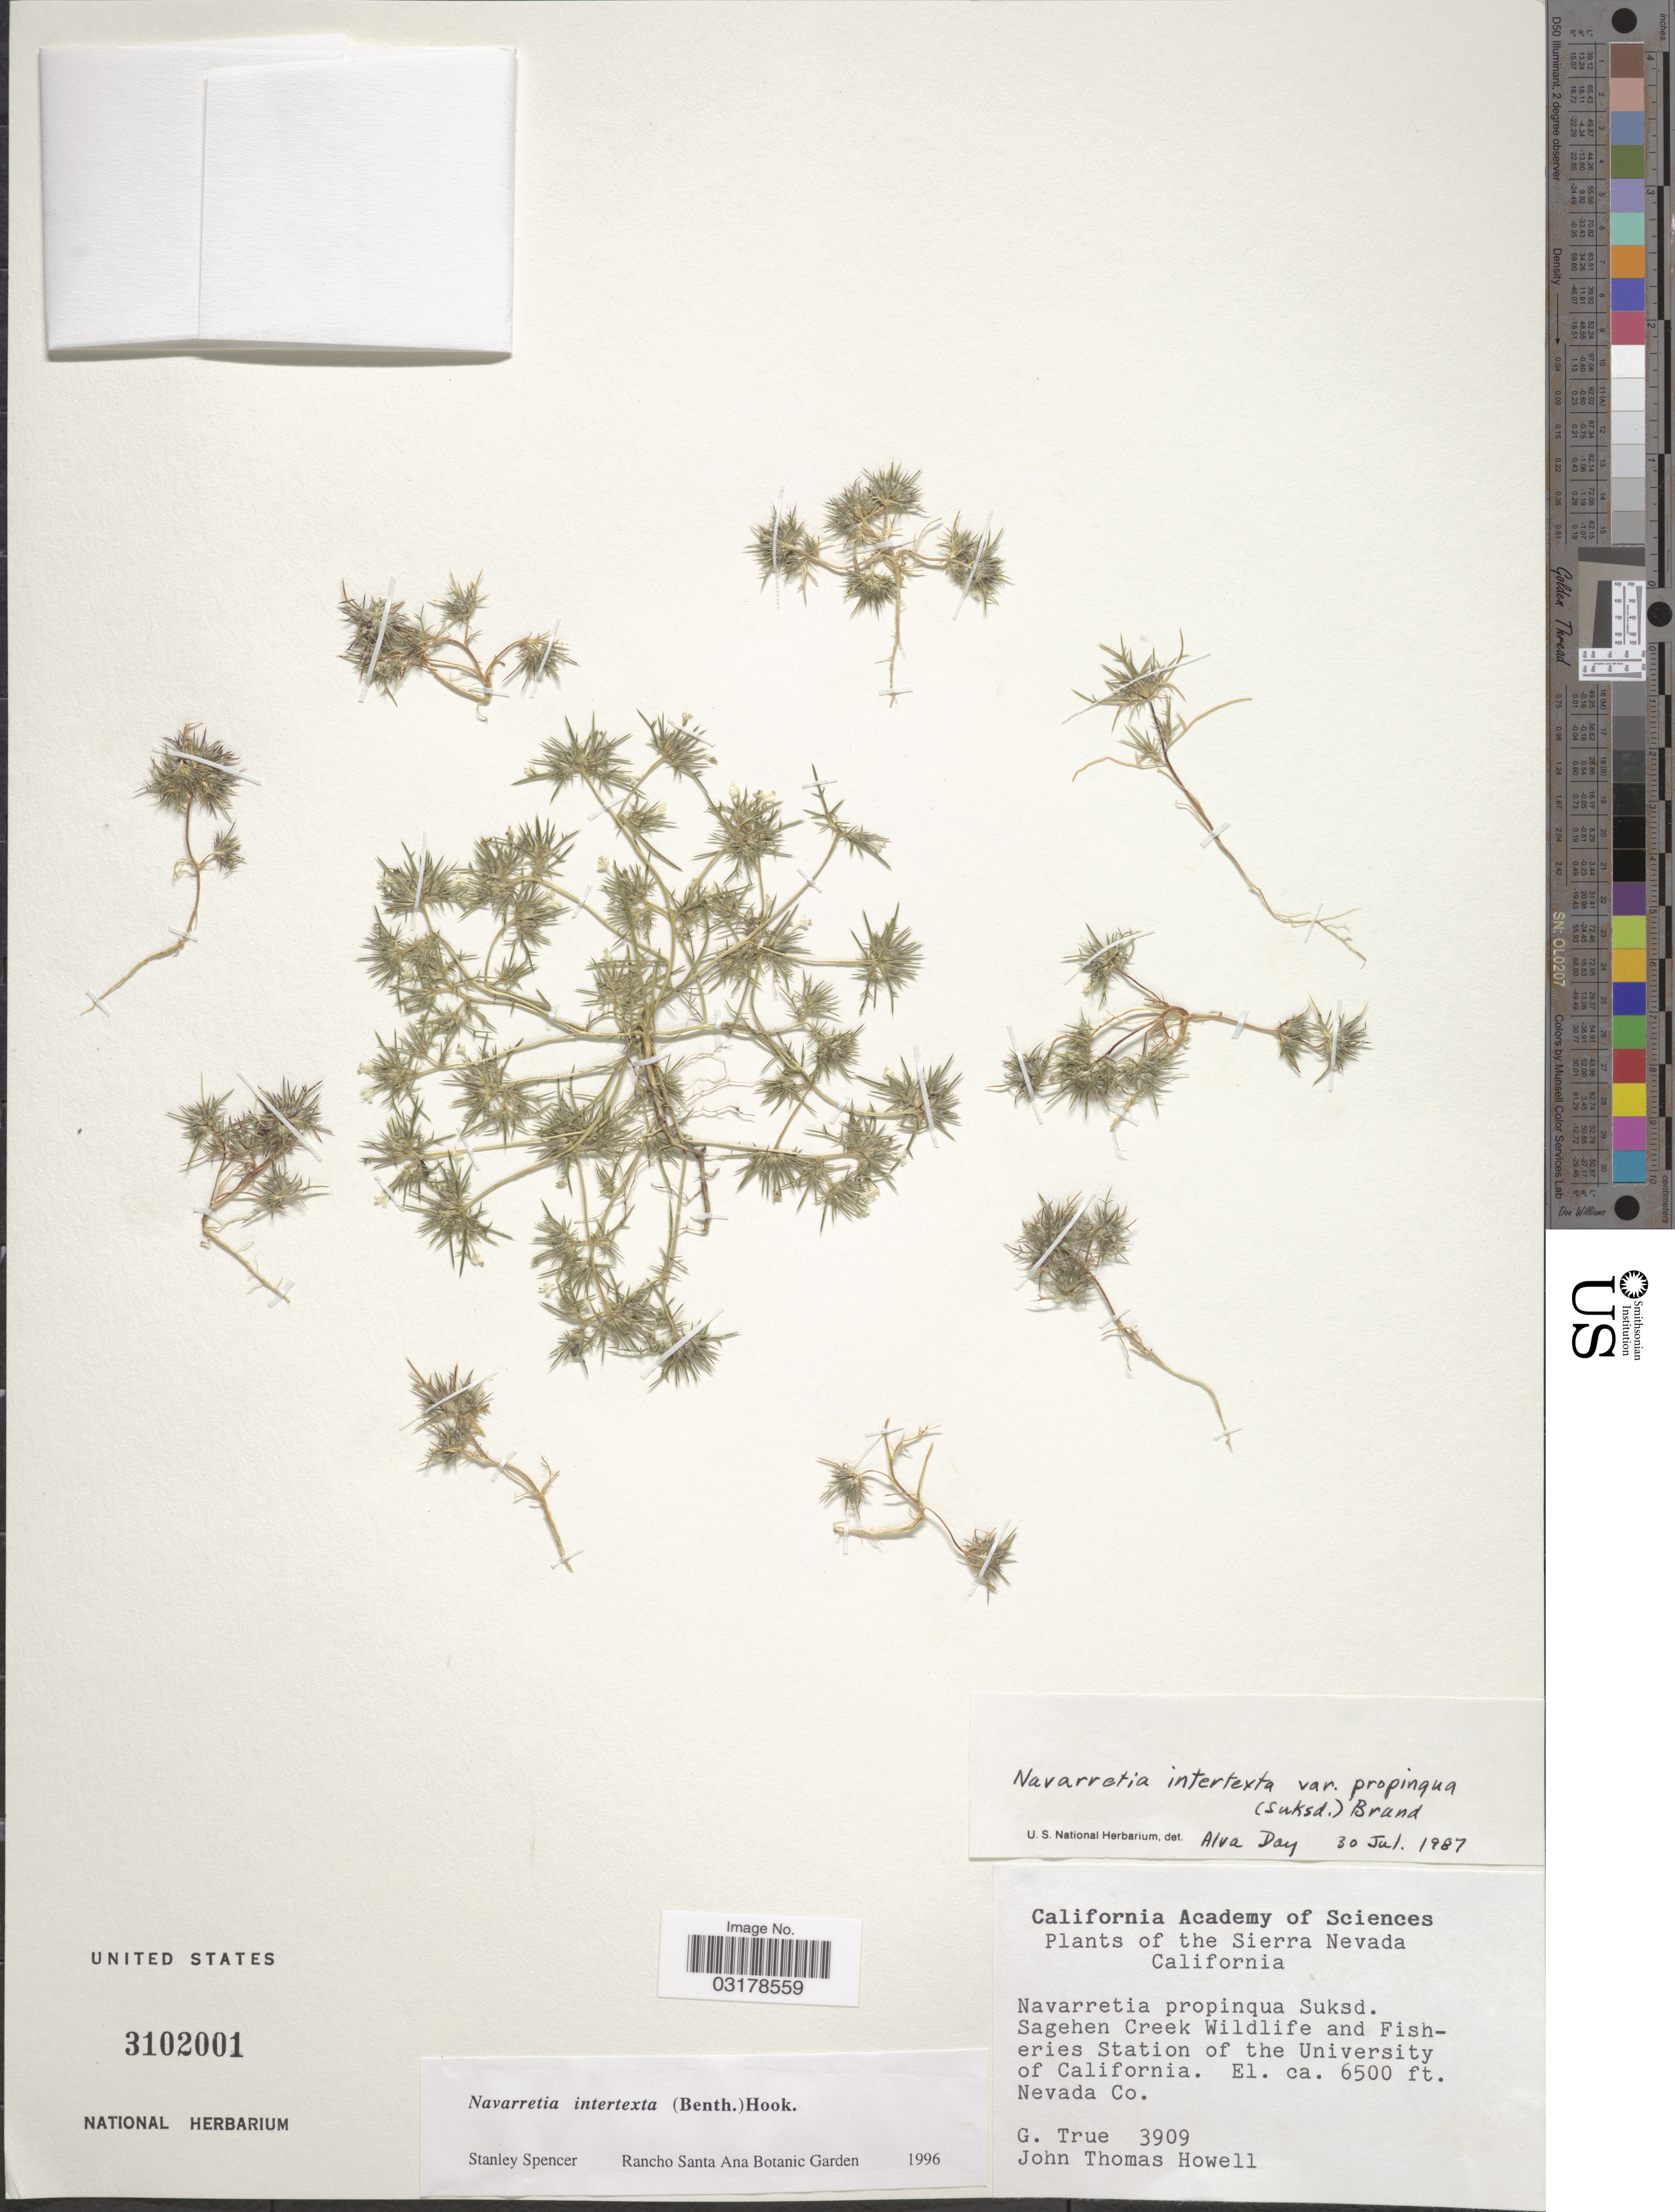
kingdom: Plantae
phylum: Tracheophyta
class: Magnoliopsida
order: Ericales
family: Polemoniaceae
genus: Navarretia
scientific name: Navarretia intertexta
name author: (Benth.) Hook.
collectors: G. H. True & J. T. Howell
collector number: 3909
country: United States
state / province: California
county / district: Nevada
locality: The Sierra Nevada. Sagehen Creek Wildlife and Fisheries Station of the University of California. Nevada Co.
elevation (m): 1981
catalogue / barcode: US 3102001